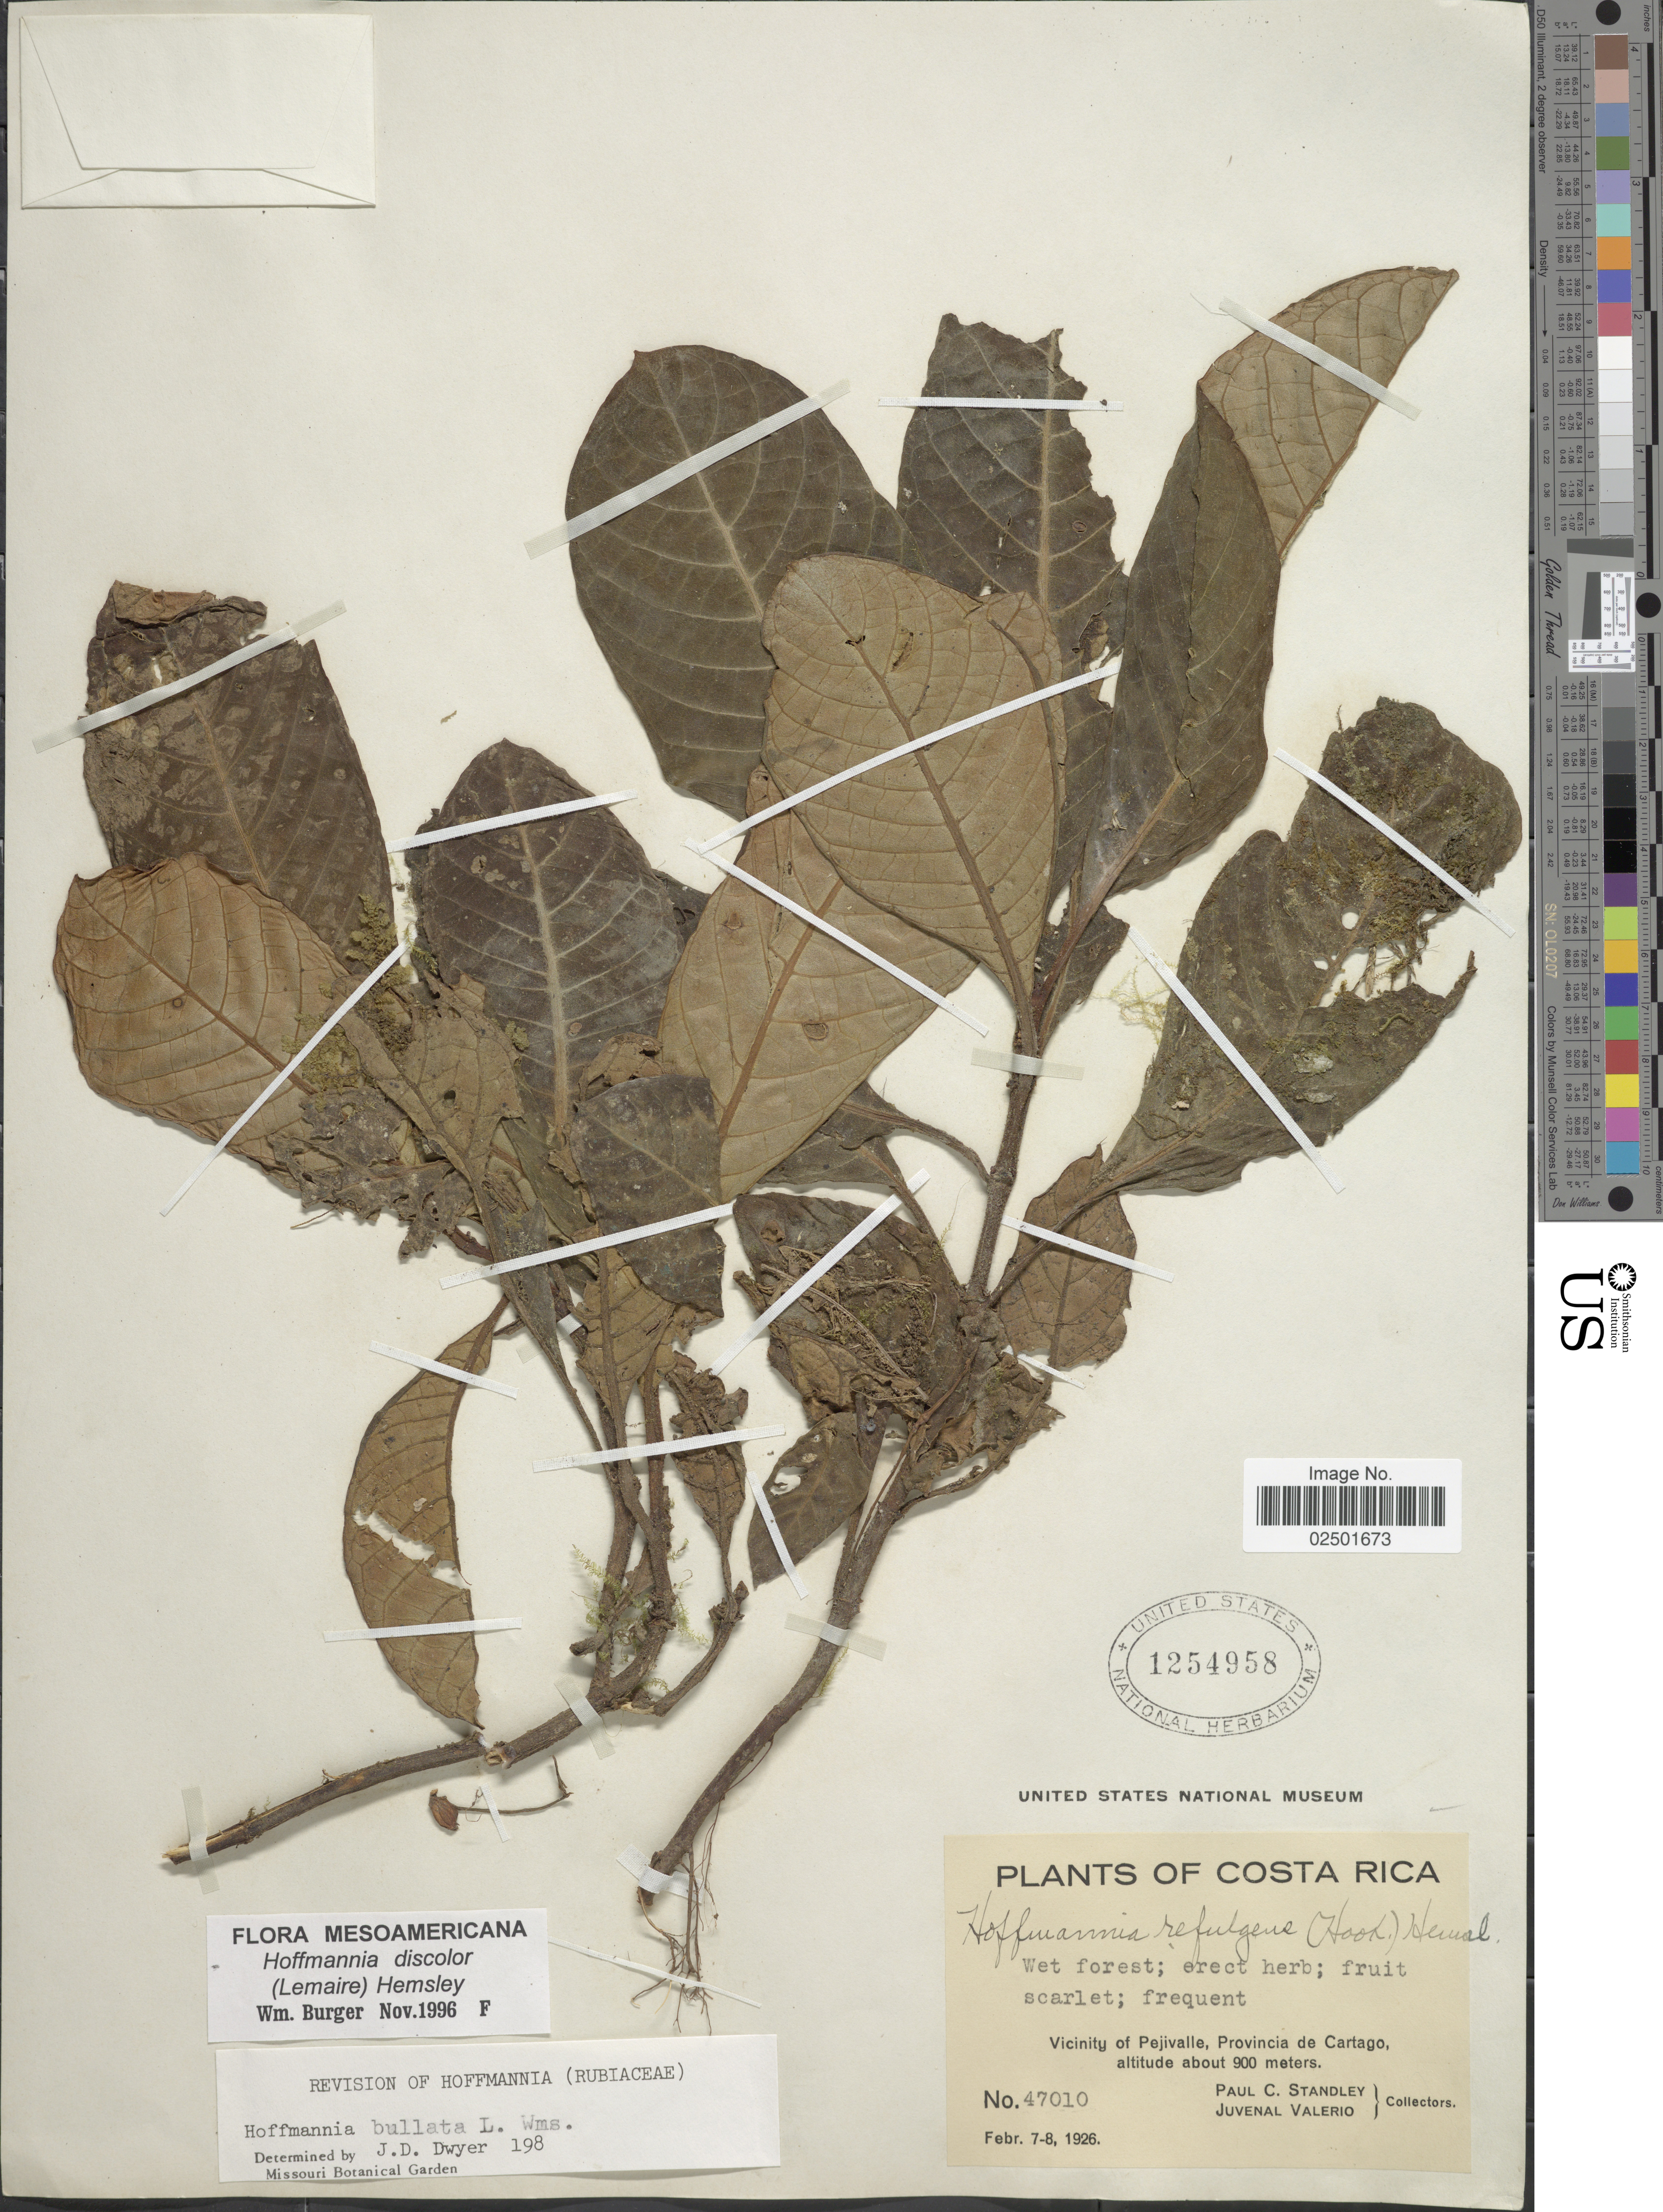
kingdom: Plantae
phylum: Tracheophyta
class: Magnoliopsida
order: Gentianales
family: Rubiaceae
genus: Hoffmannia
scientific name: Hoffmannia discolor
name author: (Lem.) Hemsl.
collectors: P. C. Standley & J. Valerio R.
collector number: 47010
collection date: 1926-02-07/1926-02-08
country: Costa Rica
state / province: Cartago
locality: Vicinity of Pejivallle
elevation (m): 900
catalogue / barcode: US 1254958